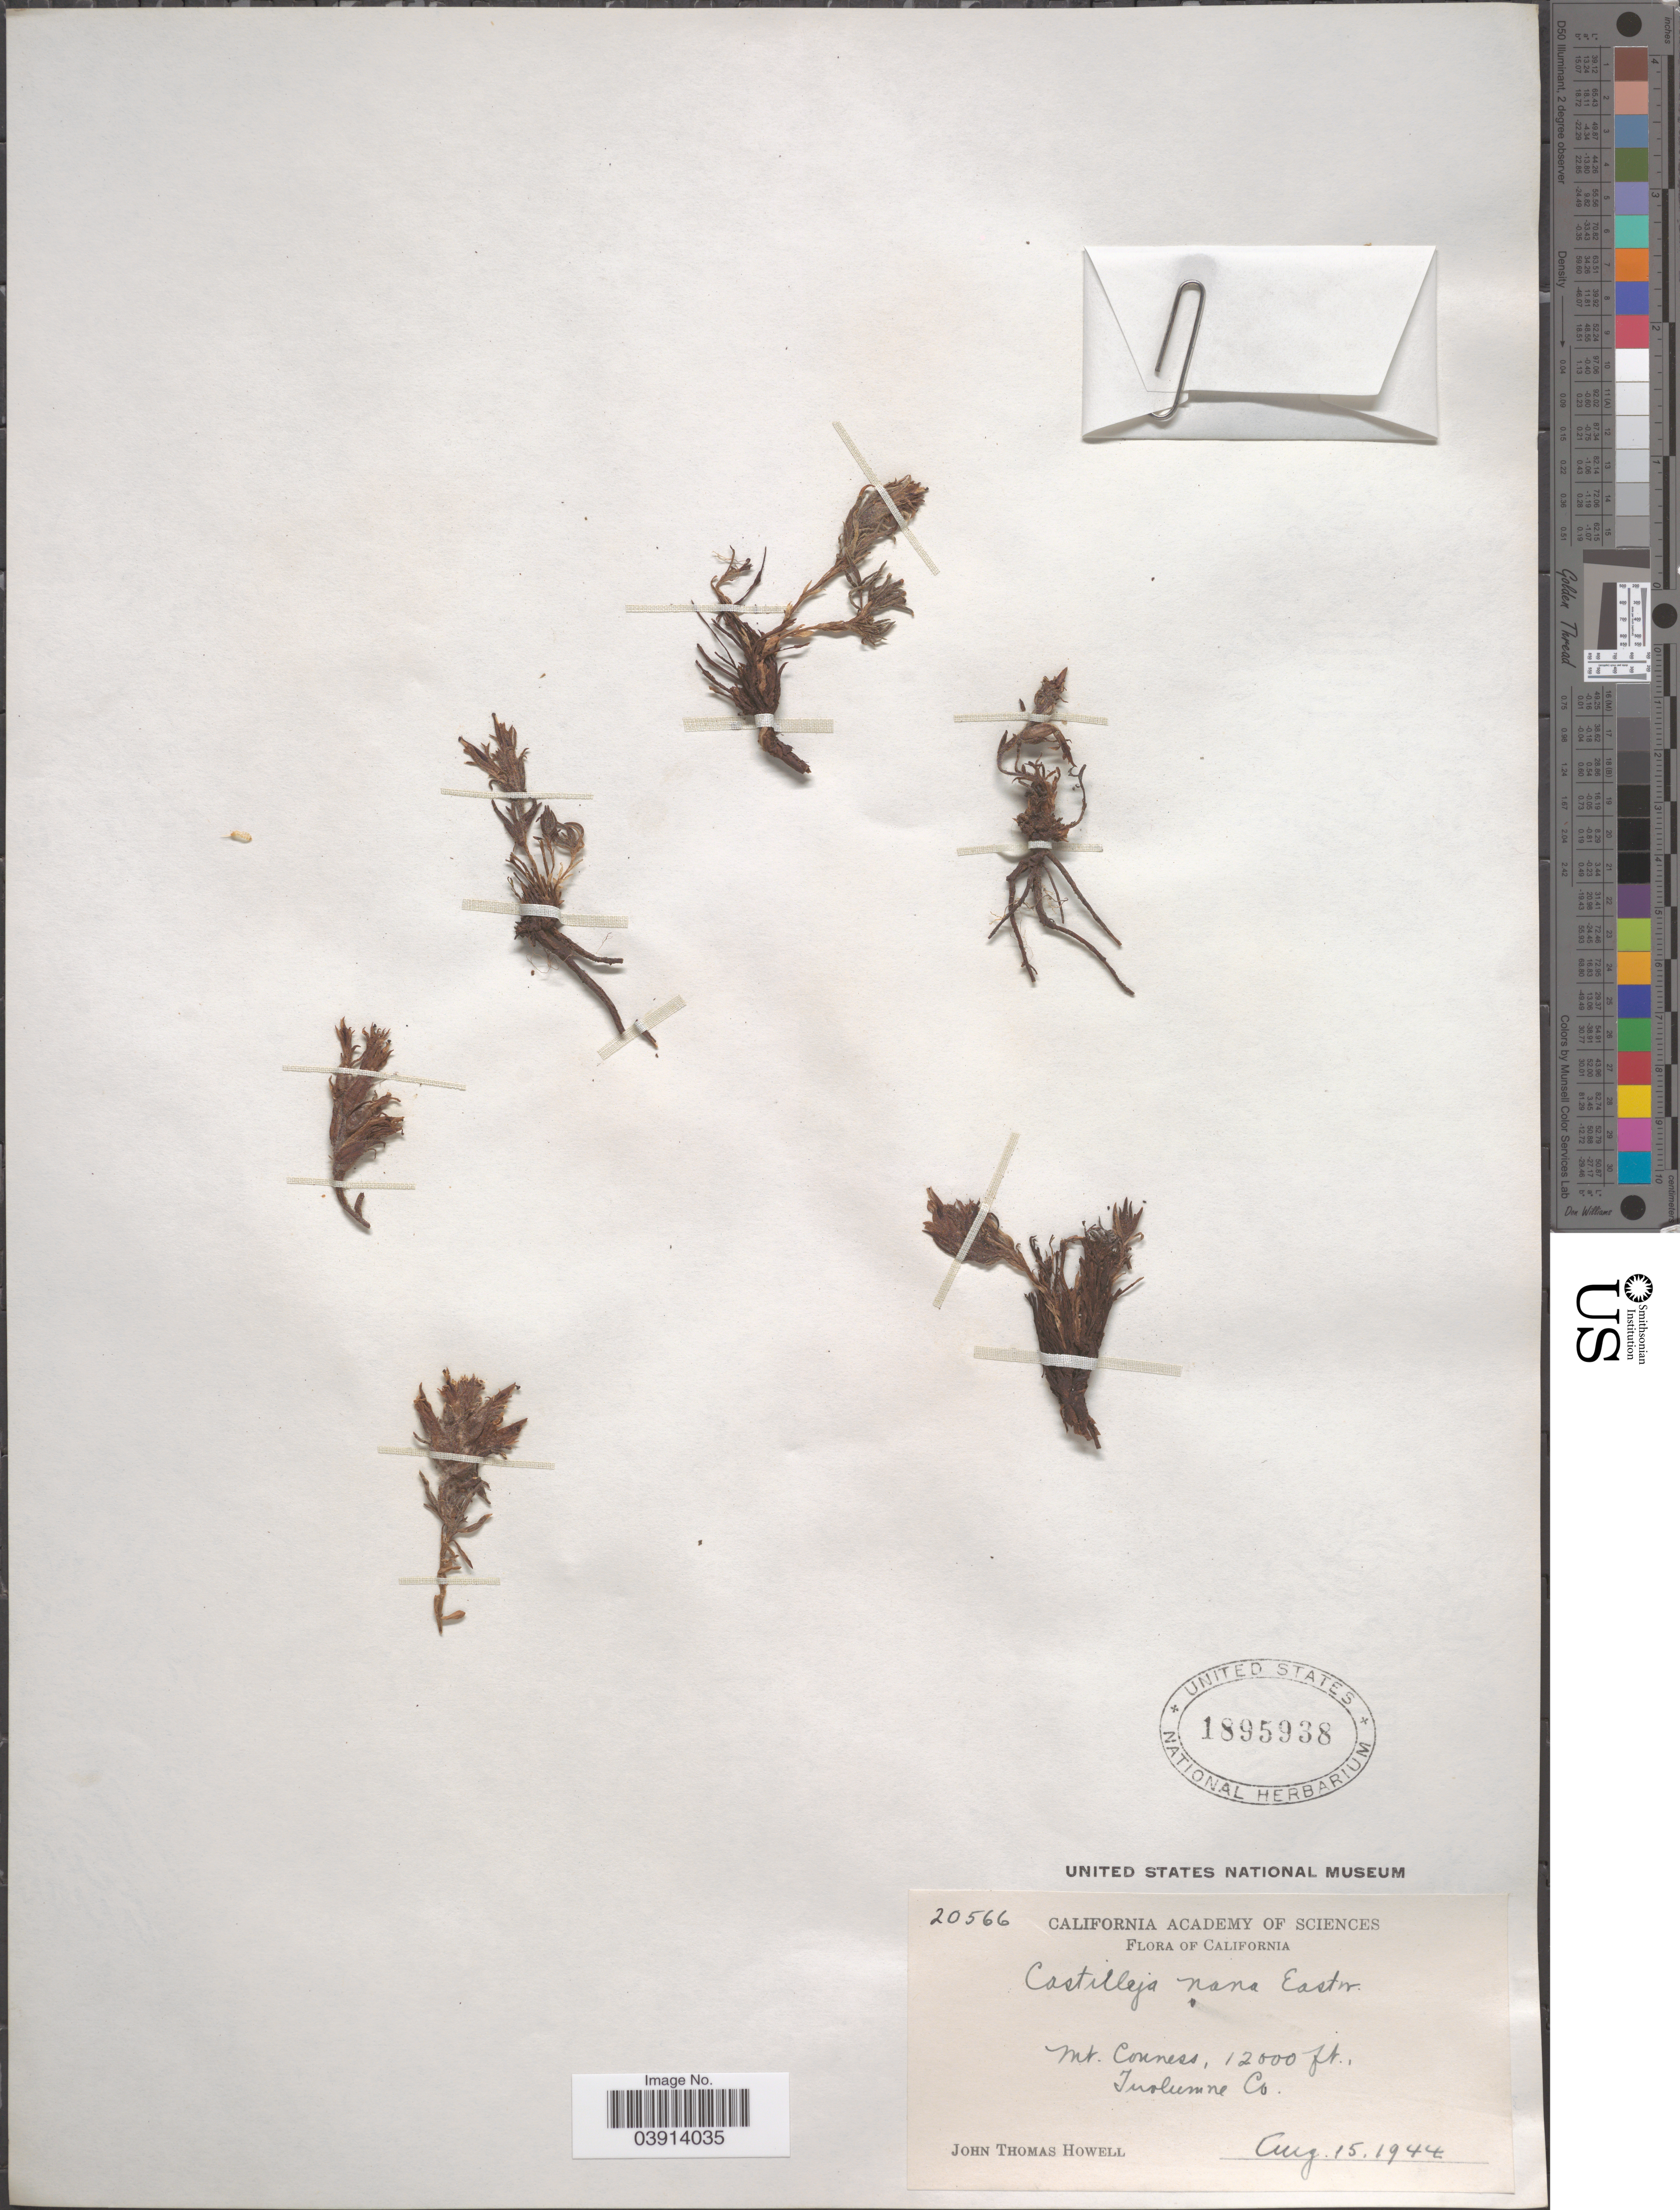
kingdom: Plantae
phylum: Tracheophyta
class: Magnoliopsida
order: Lamiales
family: Orobanchaceae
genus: Castilleja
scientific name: Castilleja rubida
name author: Piper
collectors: J. T. Howell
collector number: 20566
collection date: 1944-08-15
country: United States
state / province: California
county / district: Tuolumne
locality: Mt Conness. Tuolumne Co.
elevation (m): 3658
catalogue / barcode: US 1895938